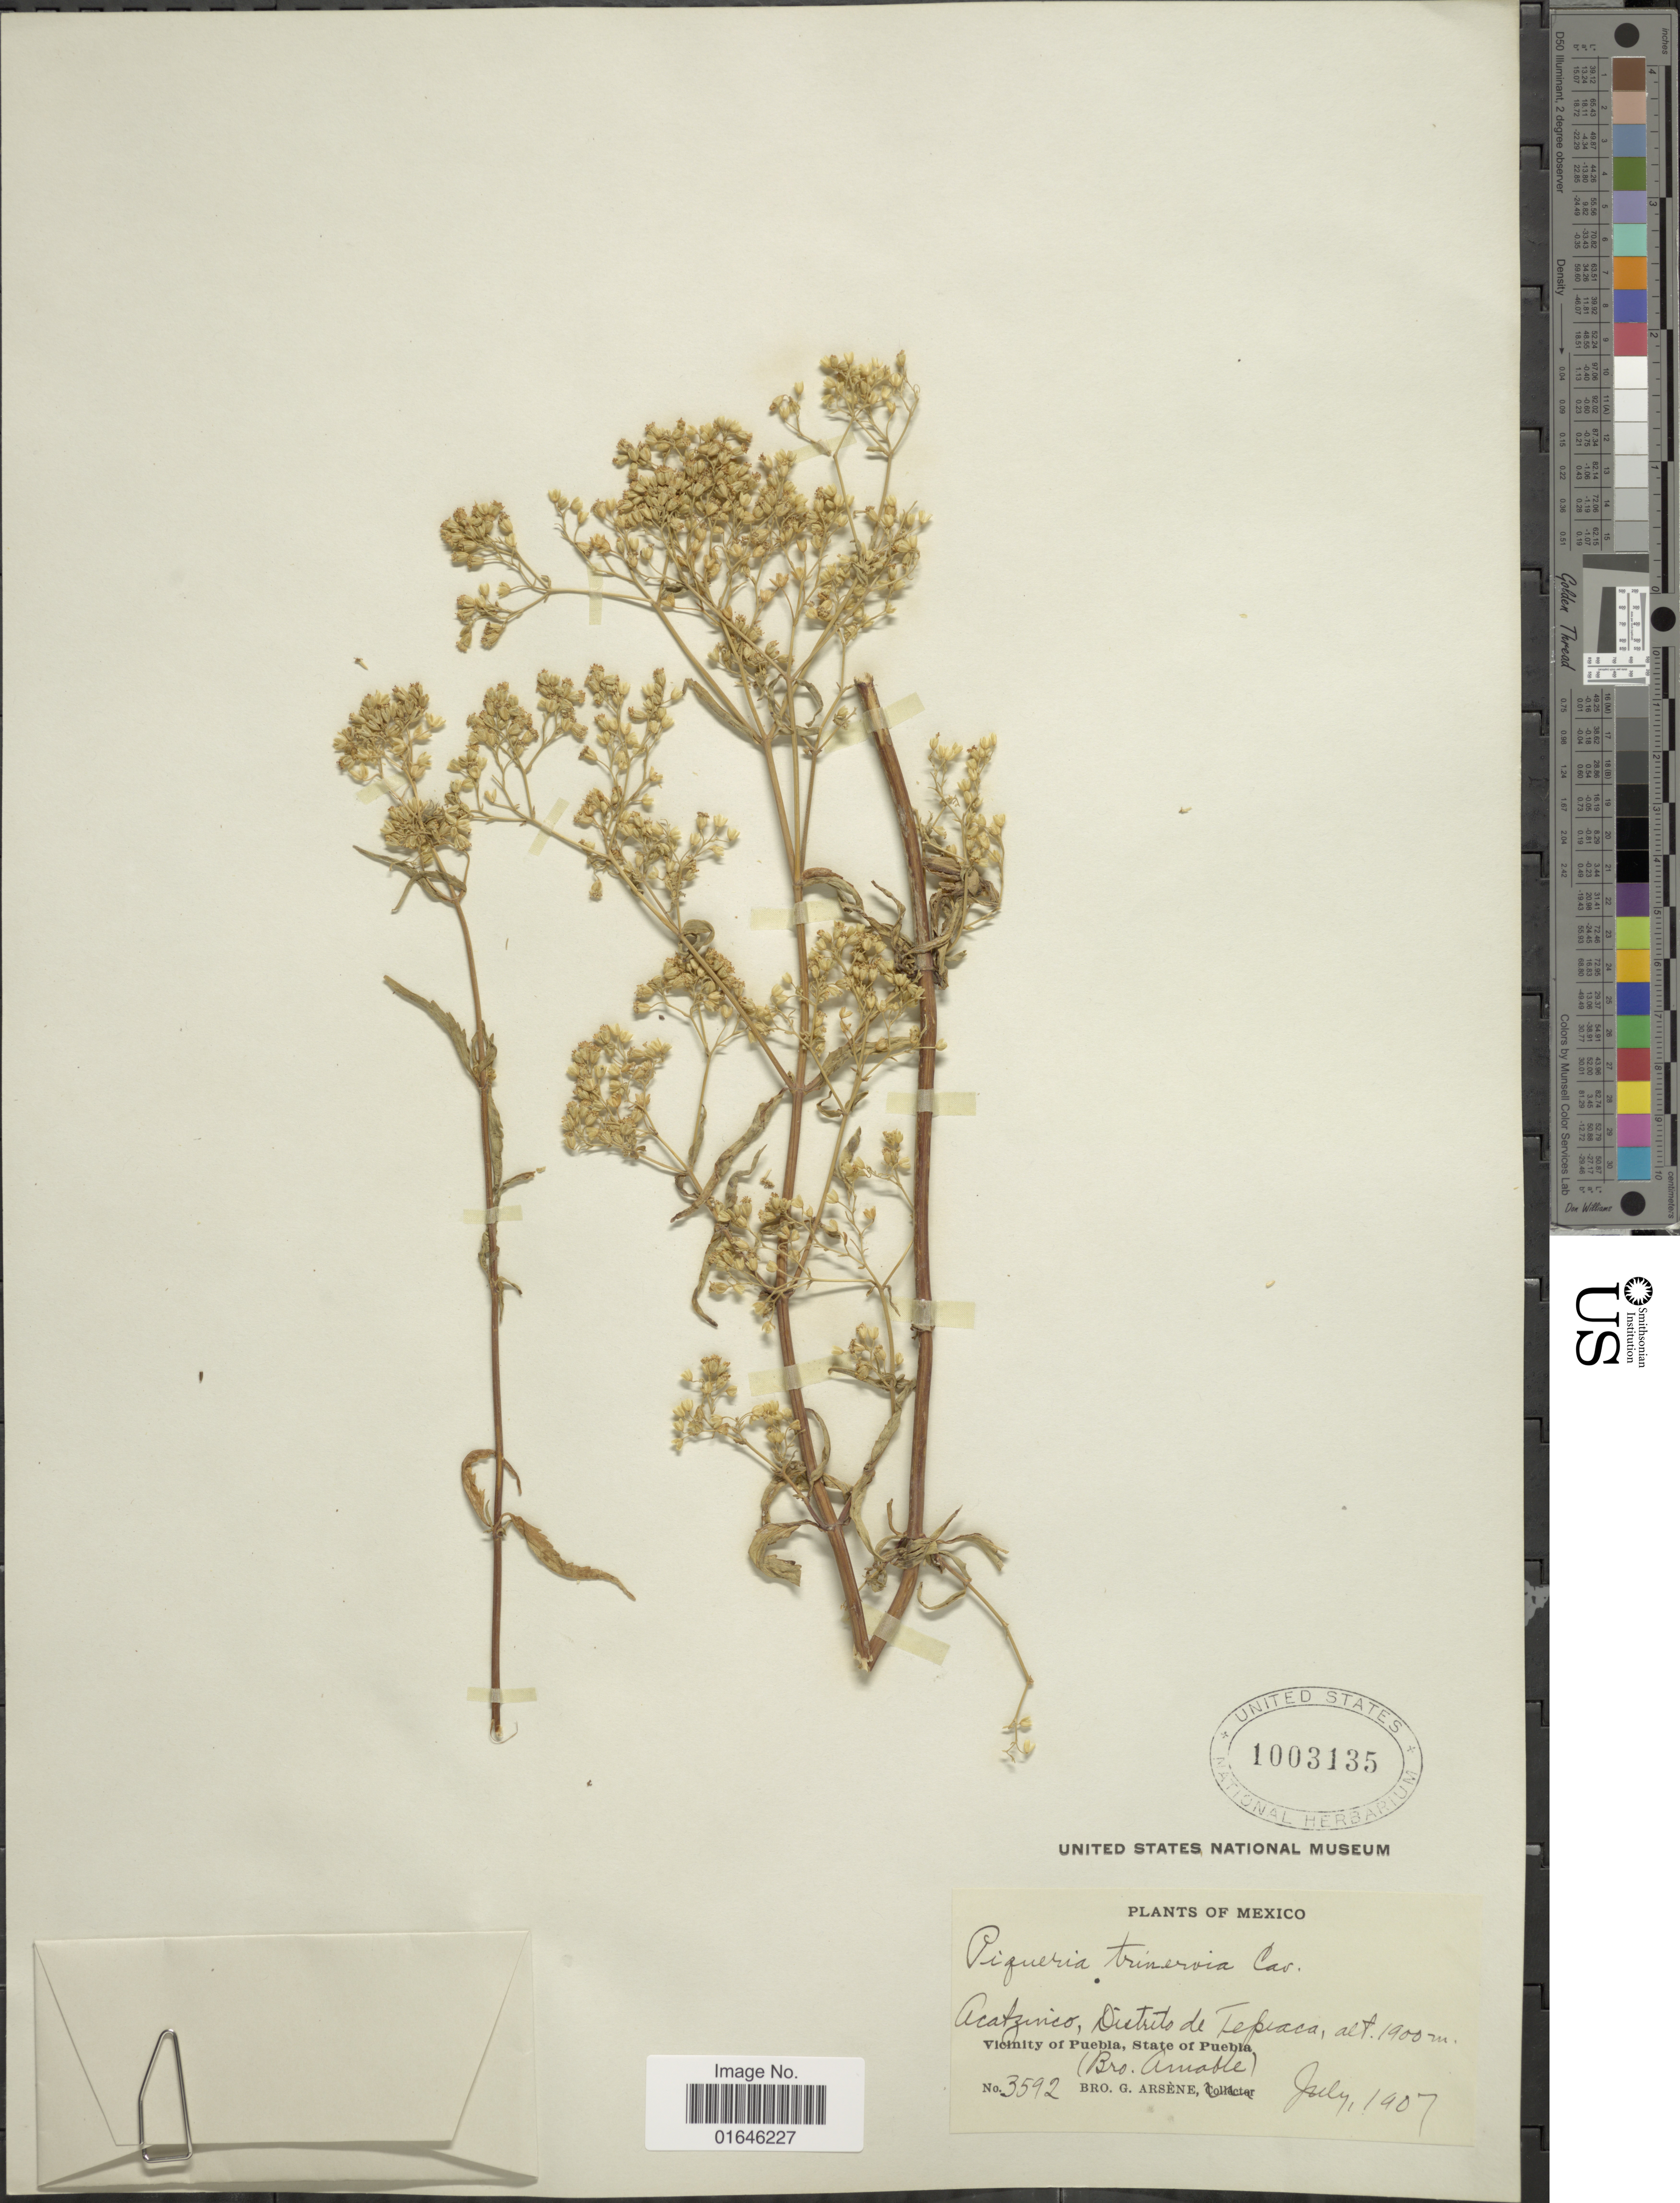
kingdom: Plantae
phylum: Tracheophyta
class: Magnoliopsida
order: Asterales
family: Asteraceae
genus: Piqueria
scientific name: Piqueria trinervia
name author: Cav.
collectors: Bro. G. Arsène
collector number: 3592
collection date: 1907-07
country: Mexico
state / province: Puebla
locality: Acatzinco, Distrito de Tepiaca, Vicinity of Puebla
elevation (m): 1900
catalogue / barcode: US 1003135